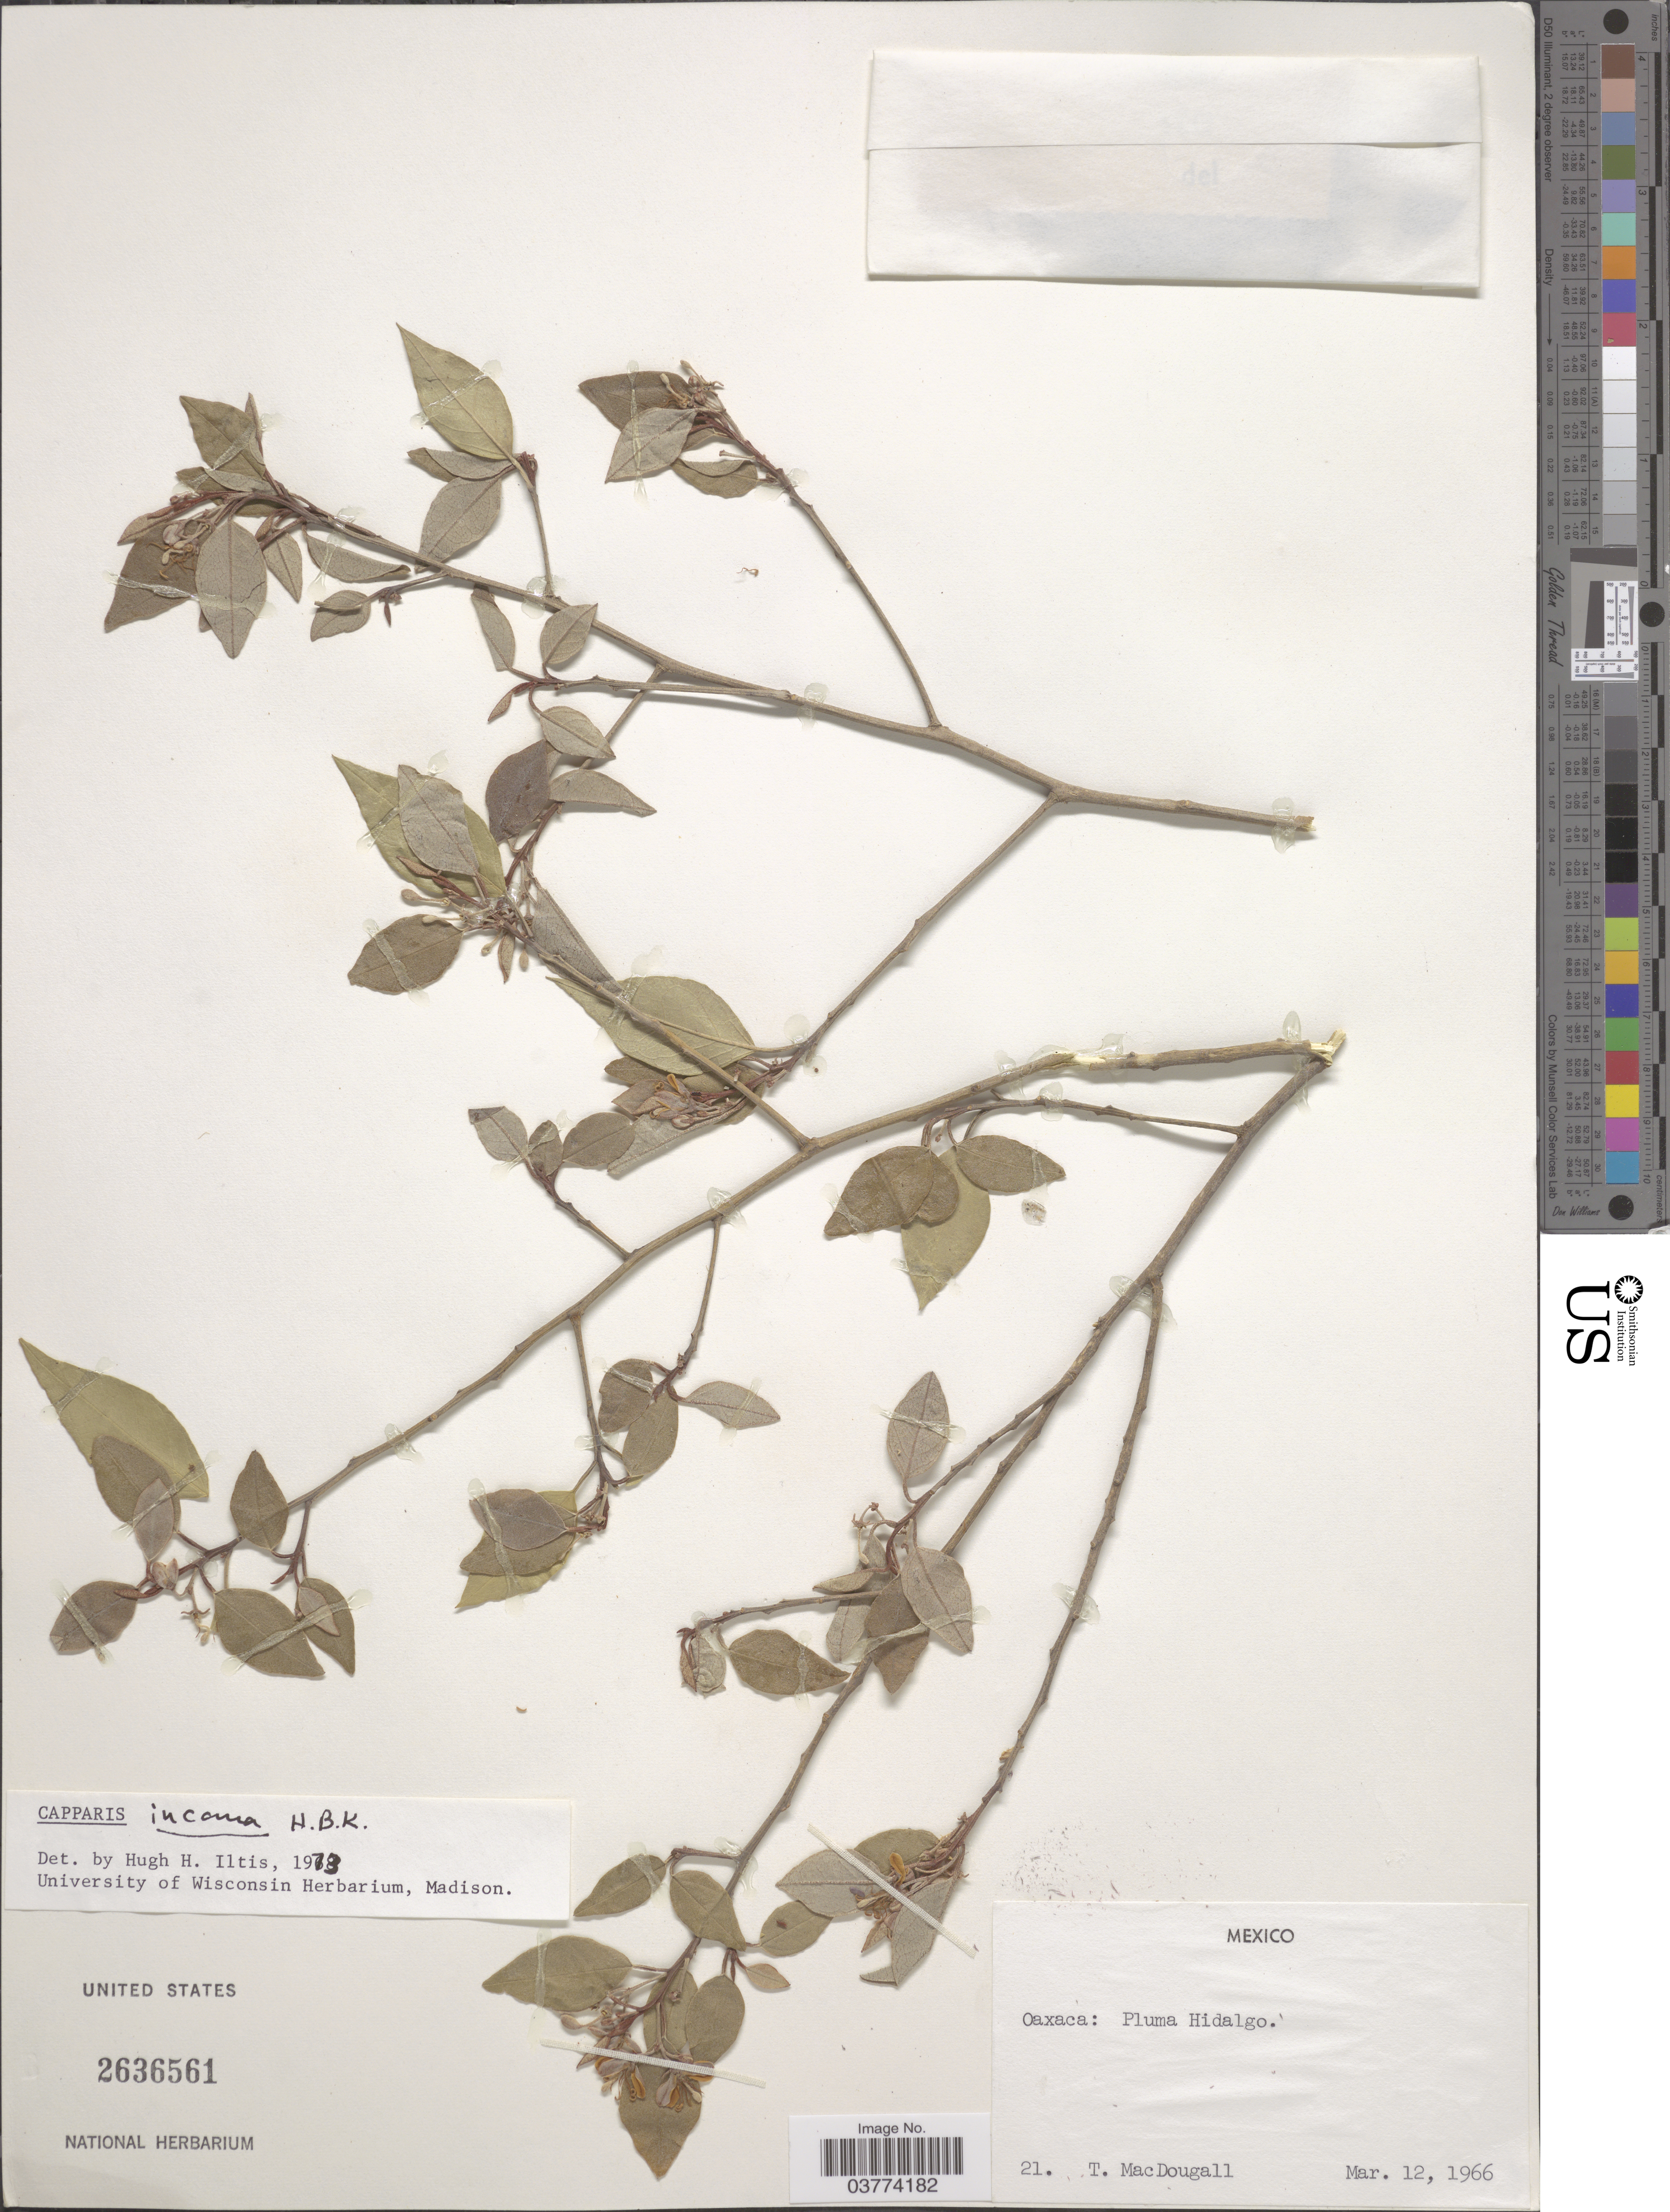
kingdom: Plantae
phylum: Tracheophyta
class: Magnoliopsida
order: Brassicales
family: Capparaceae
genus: Quadrella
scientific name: Quadrella incana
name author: (Kunth) Iltis & Cornejo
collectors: T. B. MacDougall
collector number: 21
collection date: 1966-03-12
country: Mexico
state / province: Oaxaca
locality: Pluma Hidalgo.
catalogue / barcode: US 2636561